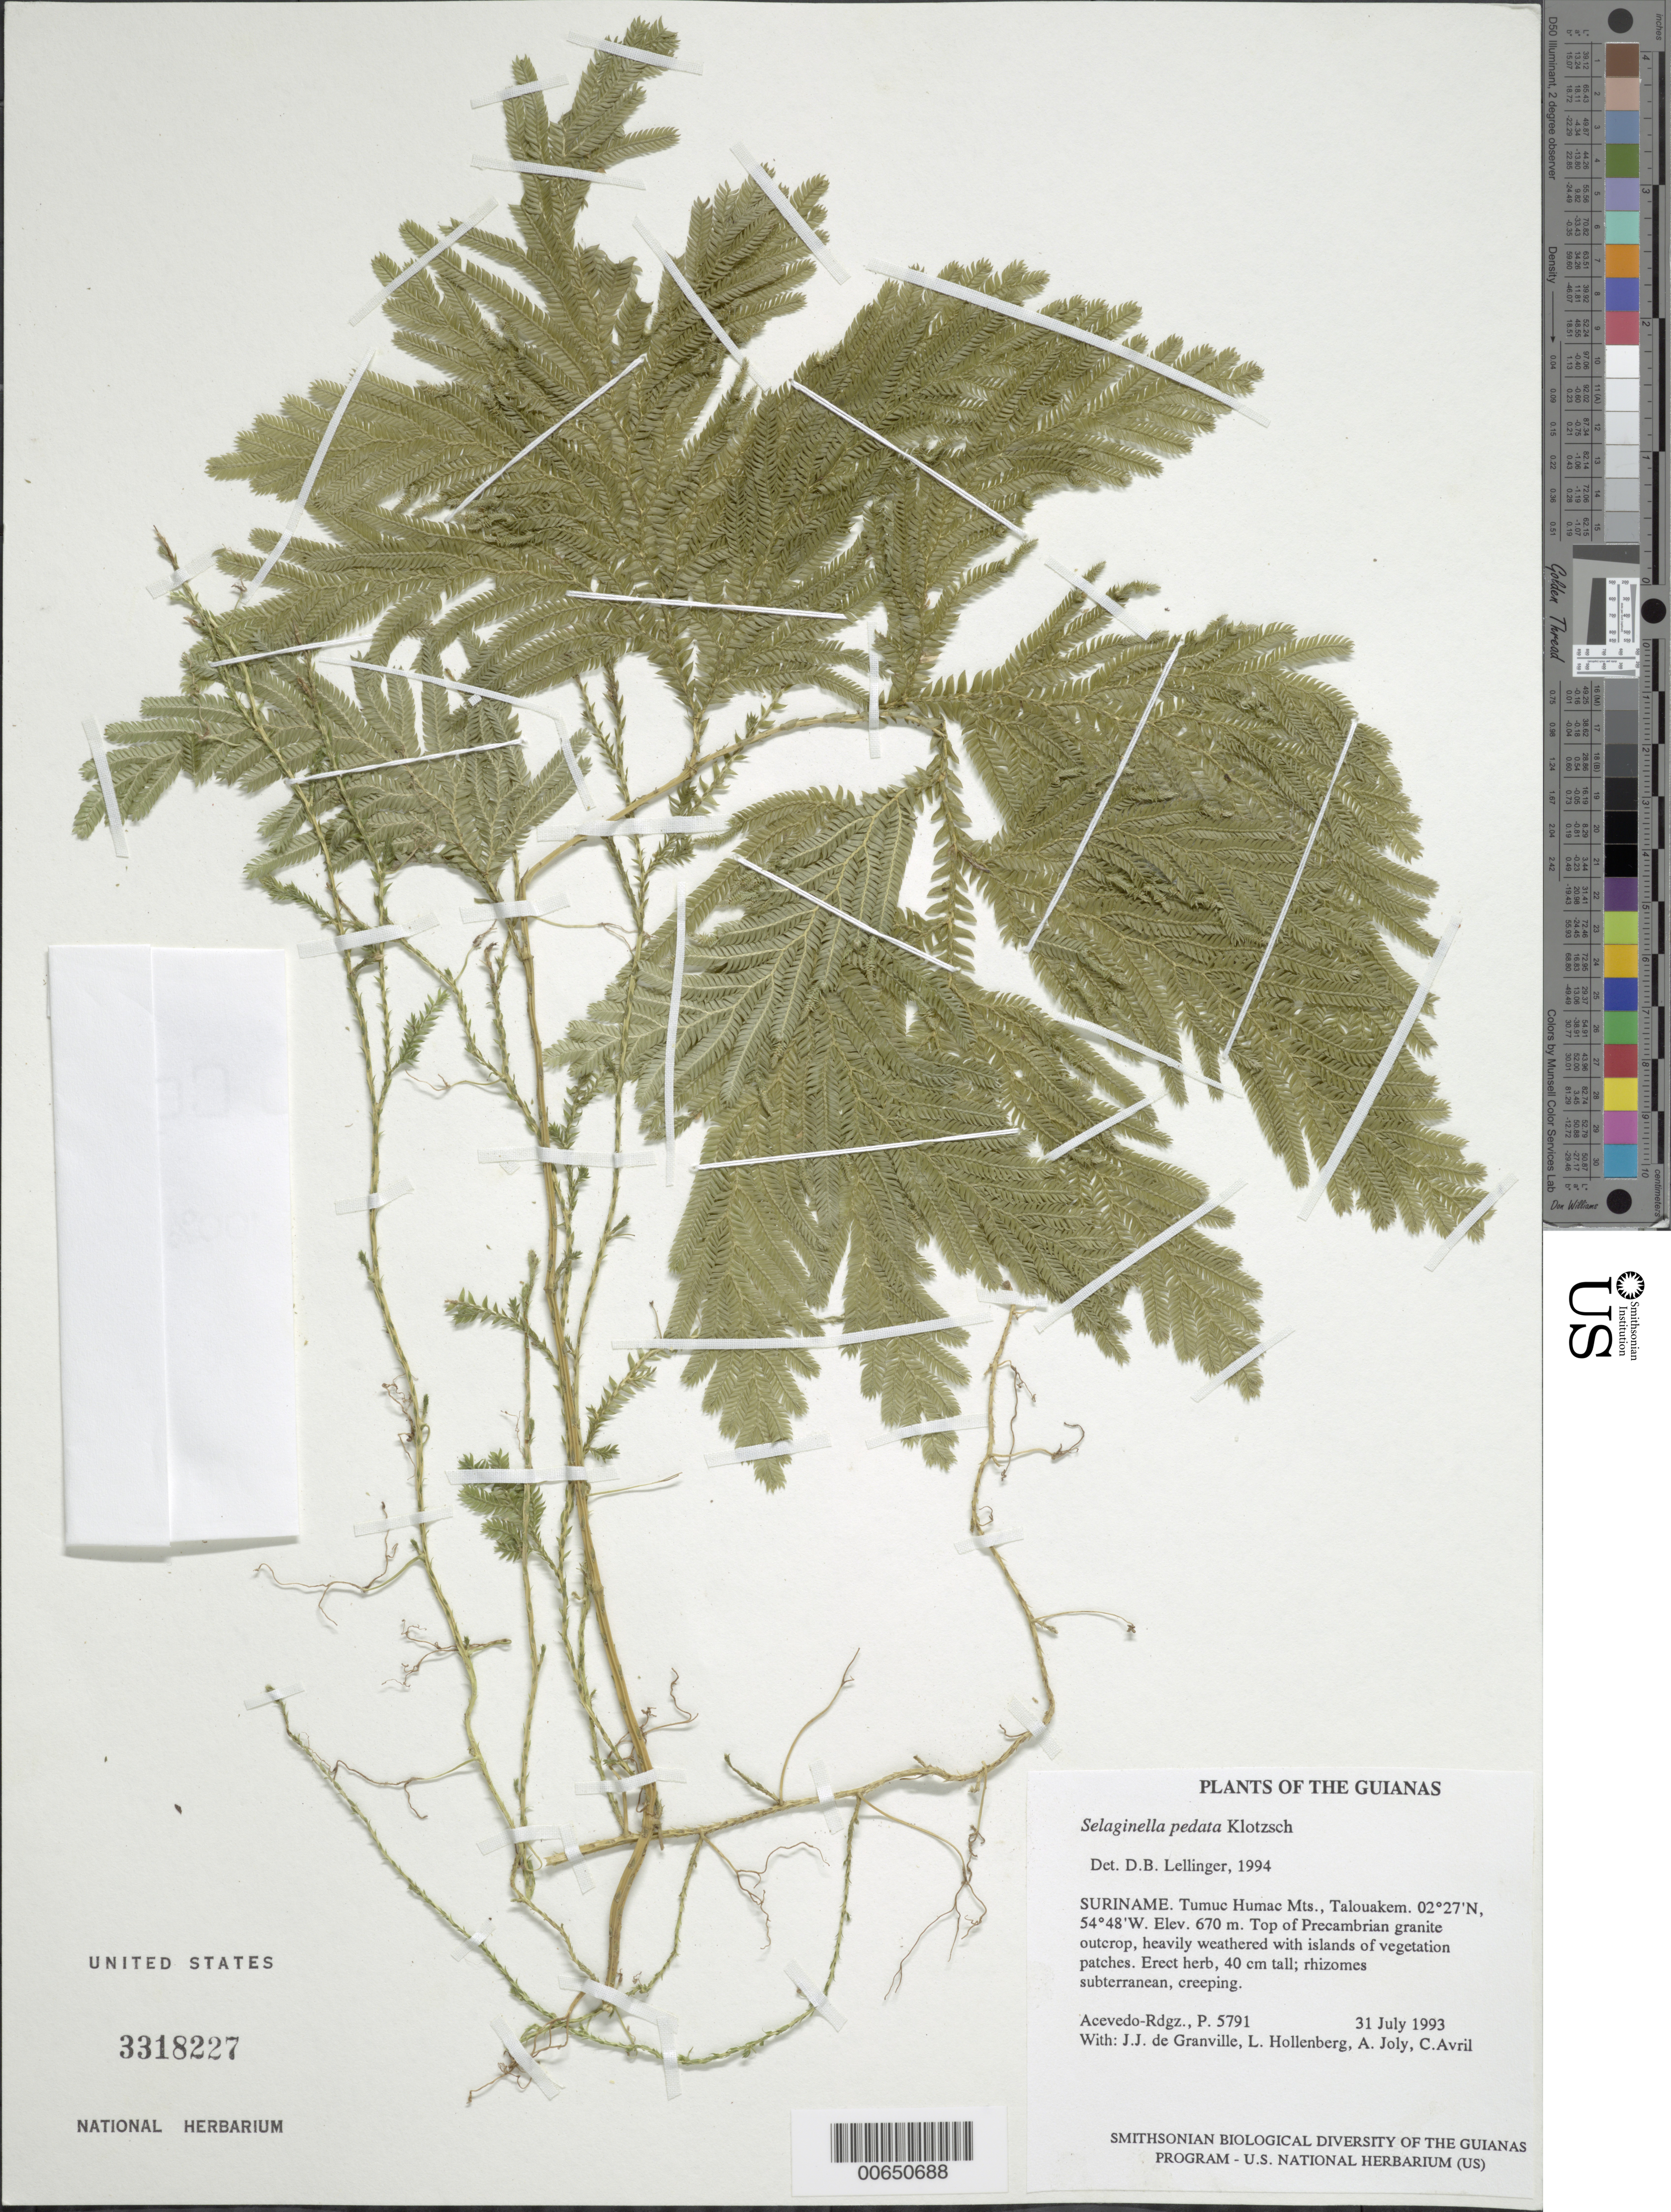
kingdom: Plantae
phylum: Tracheophyta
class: Lycopodiopsida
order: Selaginellales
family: Selaginellaceae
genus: Selaginella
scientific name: Selaginella pedata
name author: Klotzsch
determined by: Lellinger, David B., (BOT), Smithsonian Institution - National Museum of Natural History (UNITED STATES)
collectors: P. Acevedo-Rodr., J.-J. de Granville, L. Hollenberg, A. Joly & C. Avril de Maria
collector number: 5791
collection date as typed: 31 Jul 1993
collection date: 1993-07-31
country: Suriname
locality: Tumuc Humac Mts., Talouakem.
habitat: In forest understory.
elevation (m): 670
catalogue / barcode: US 3318227